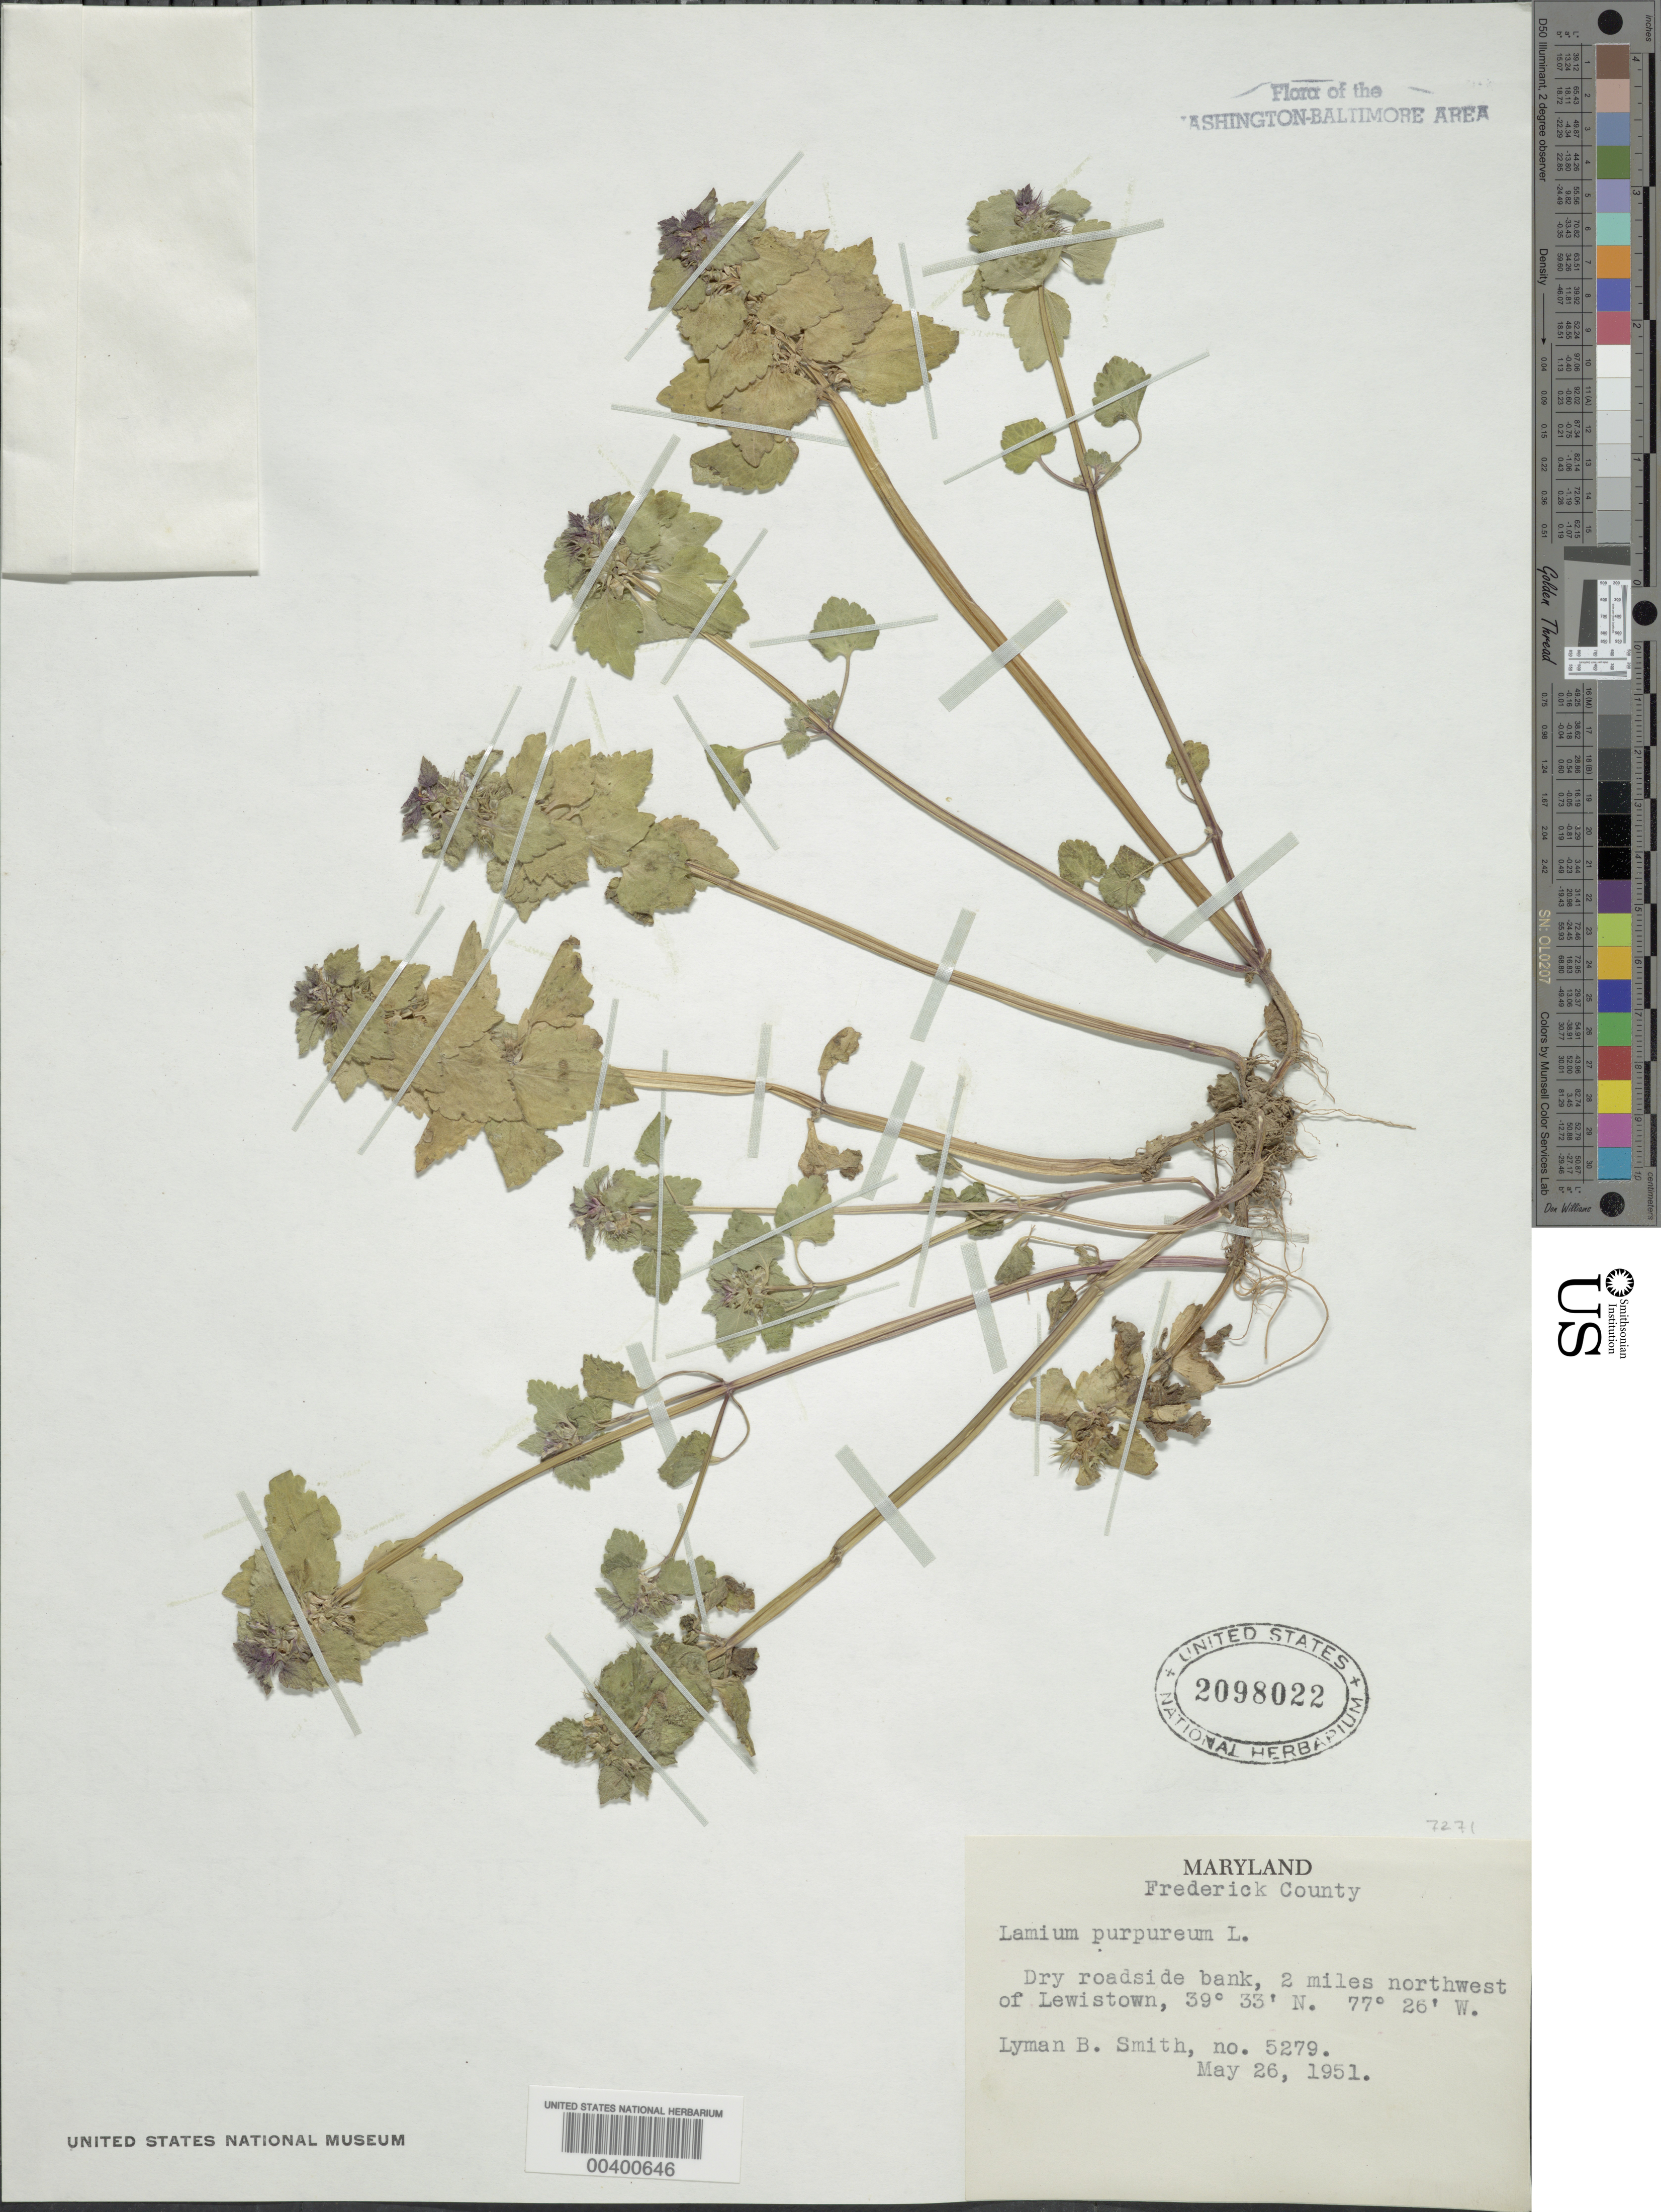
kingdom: Plantae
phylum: Tracheophyta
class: Magnoliopsida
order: Lamiales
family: Lamiaceae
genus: Lamium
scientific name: Lamium purpureum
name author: L.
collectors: L. Smith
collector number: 5279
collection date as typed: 26 May 1951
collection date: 1951-05-26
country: United States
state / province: Maryland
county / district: Frederick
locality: Northwest of Lewistown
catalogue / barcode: US 2098022